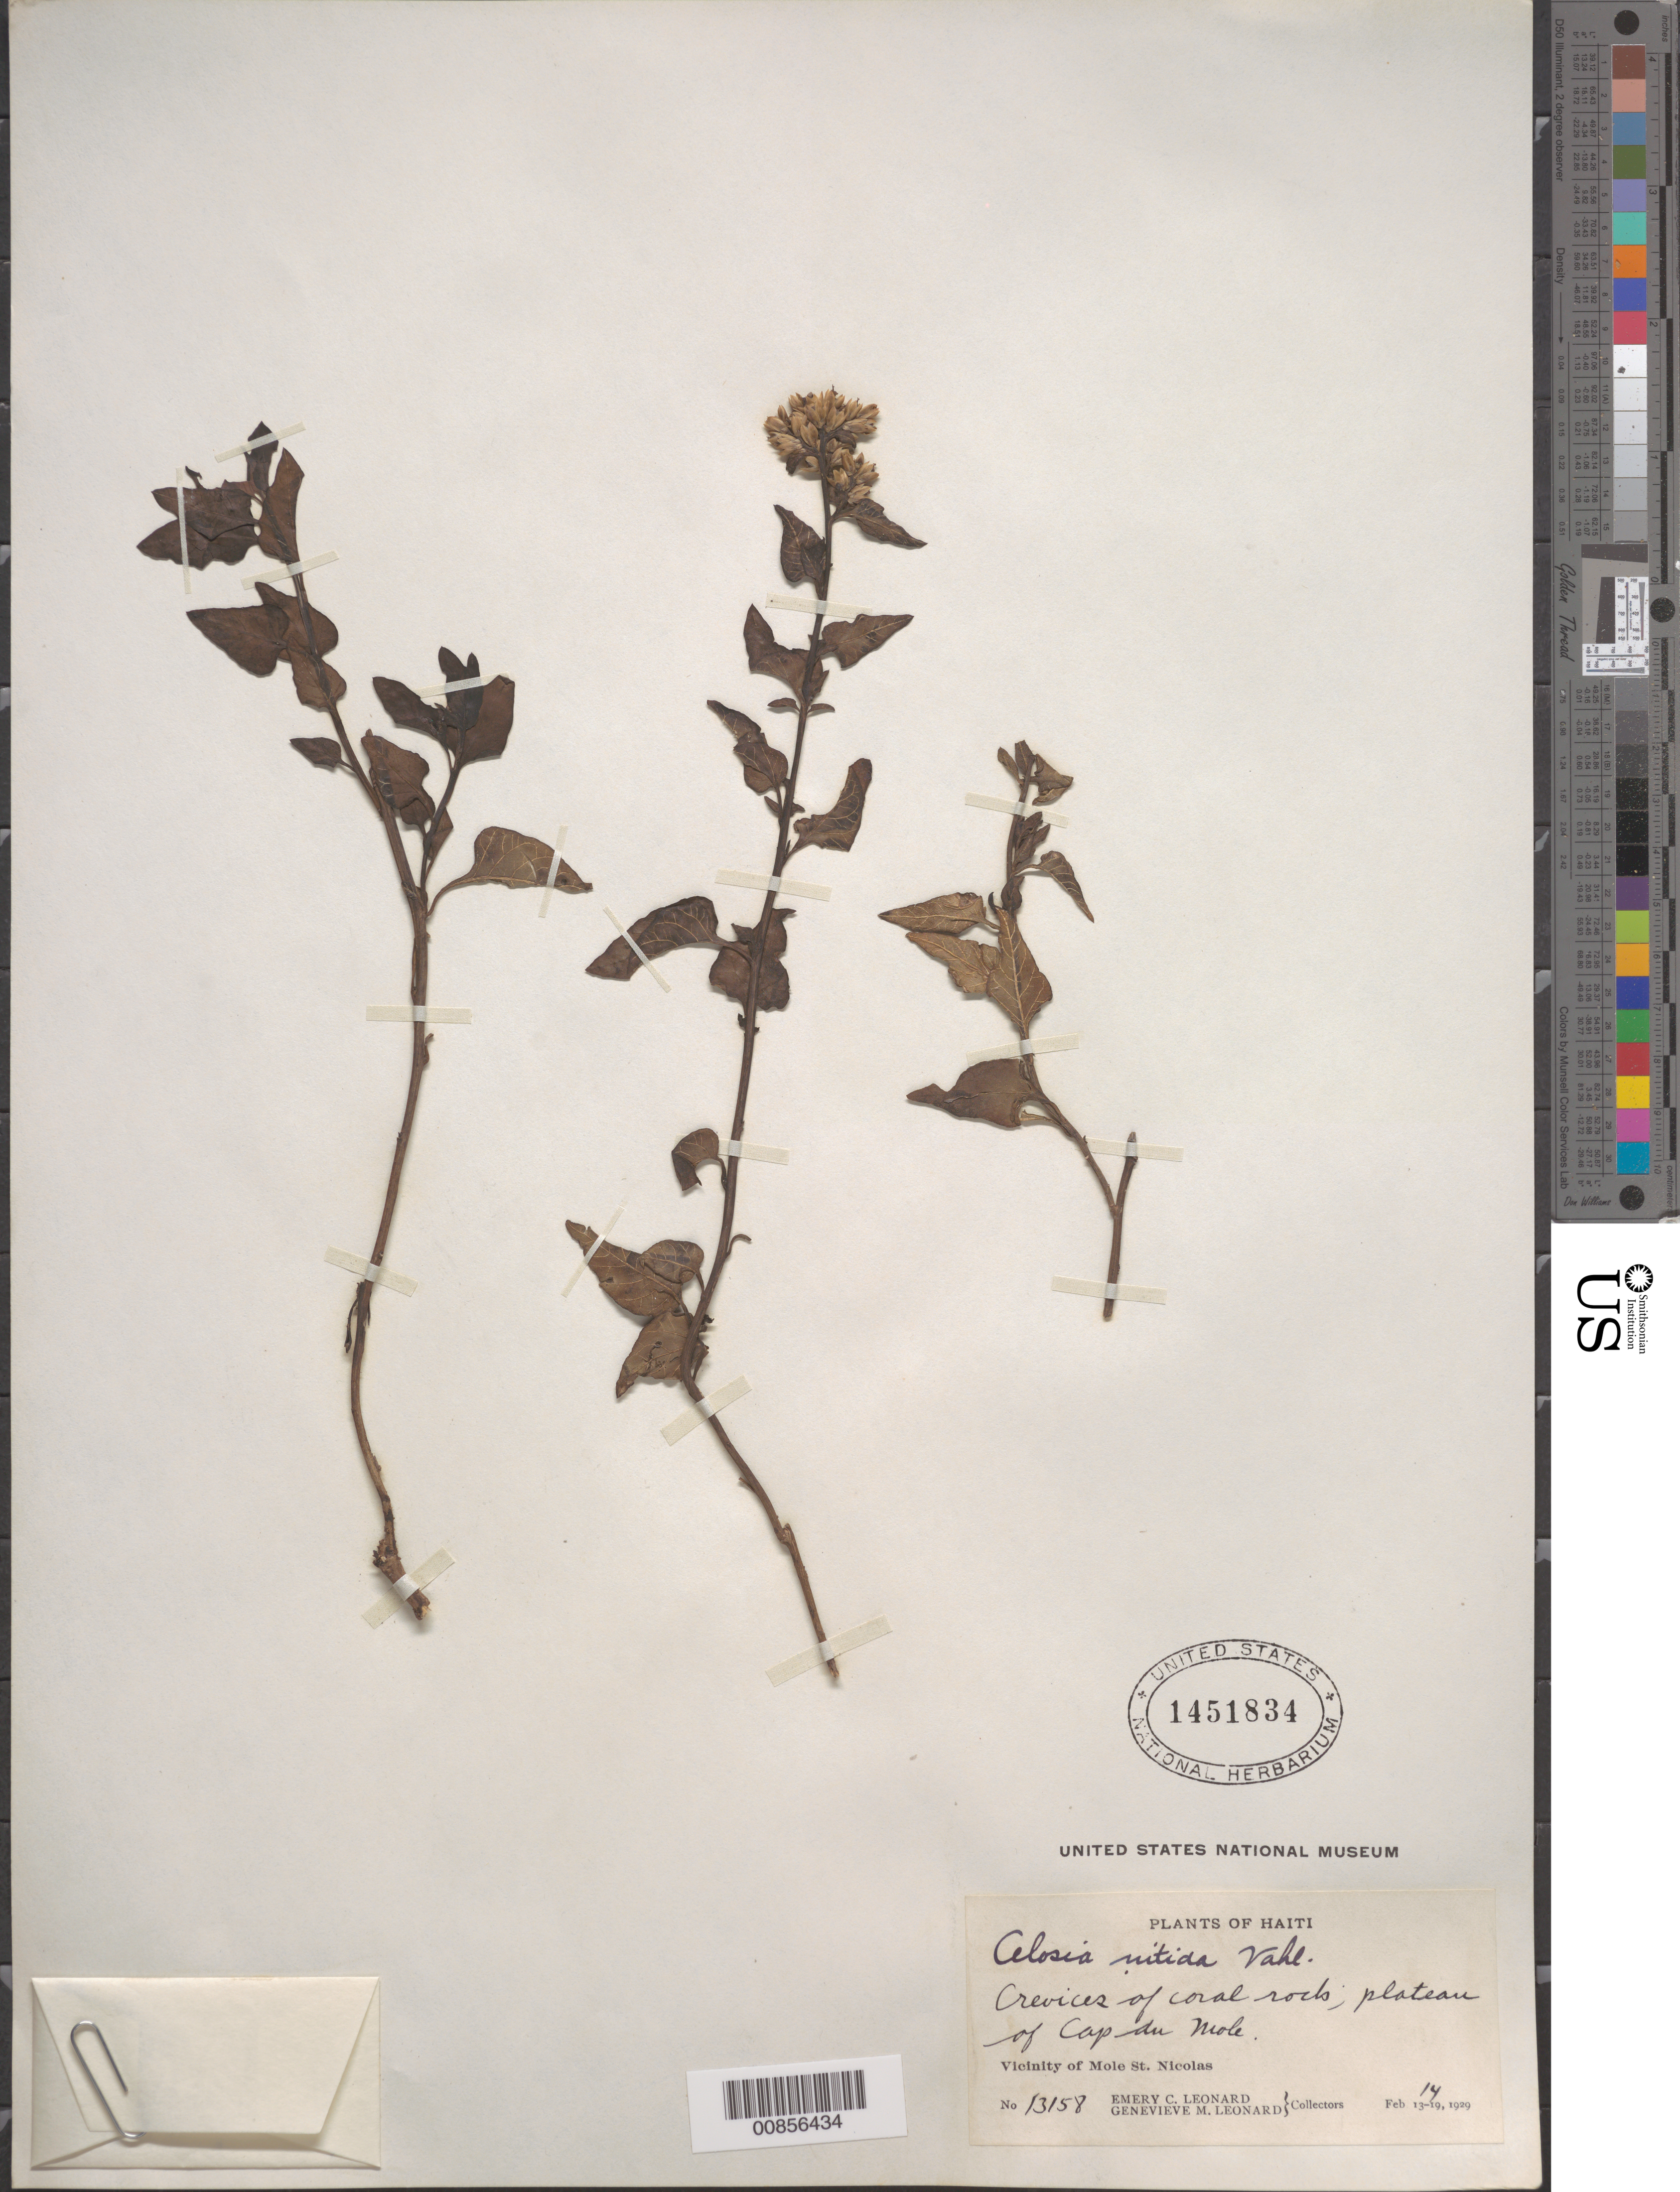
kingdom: Plantae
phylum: Tracheophyta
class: Magnoliopsida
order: Caryophyllales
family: Amaranthaceae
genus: Celosia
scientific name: Celosia nitida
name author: Vahl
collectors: E. C. Leonard & G. M. Leonard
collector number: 13158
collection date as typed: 14 Feb 1929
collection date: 1929-02-14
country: Haiti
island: Hispaniola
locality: Vicinity of Mole St. Nicolas. Plateau of Cap du Mole.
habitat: Crevices of coral rocks.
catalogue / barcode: US 1451834